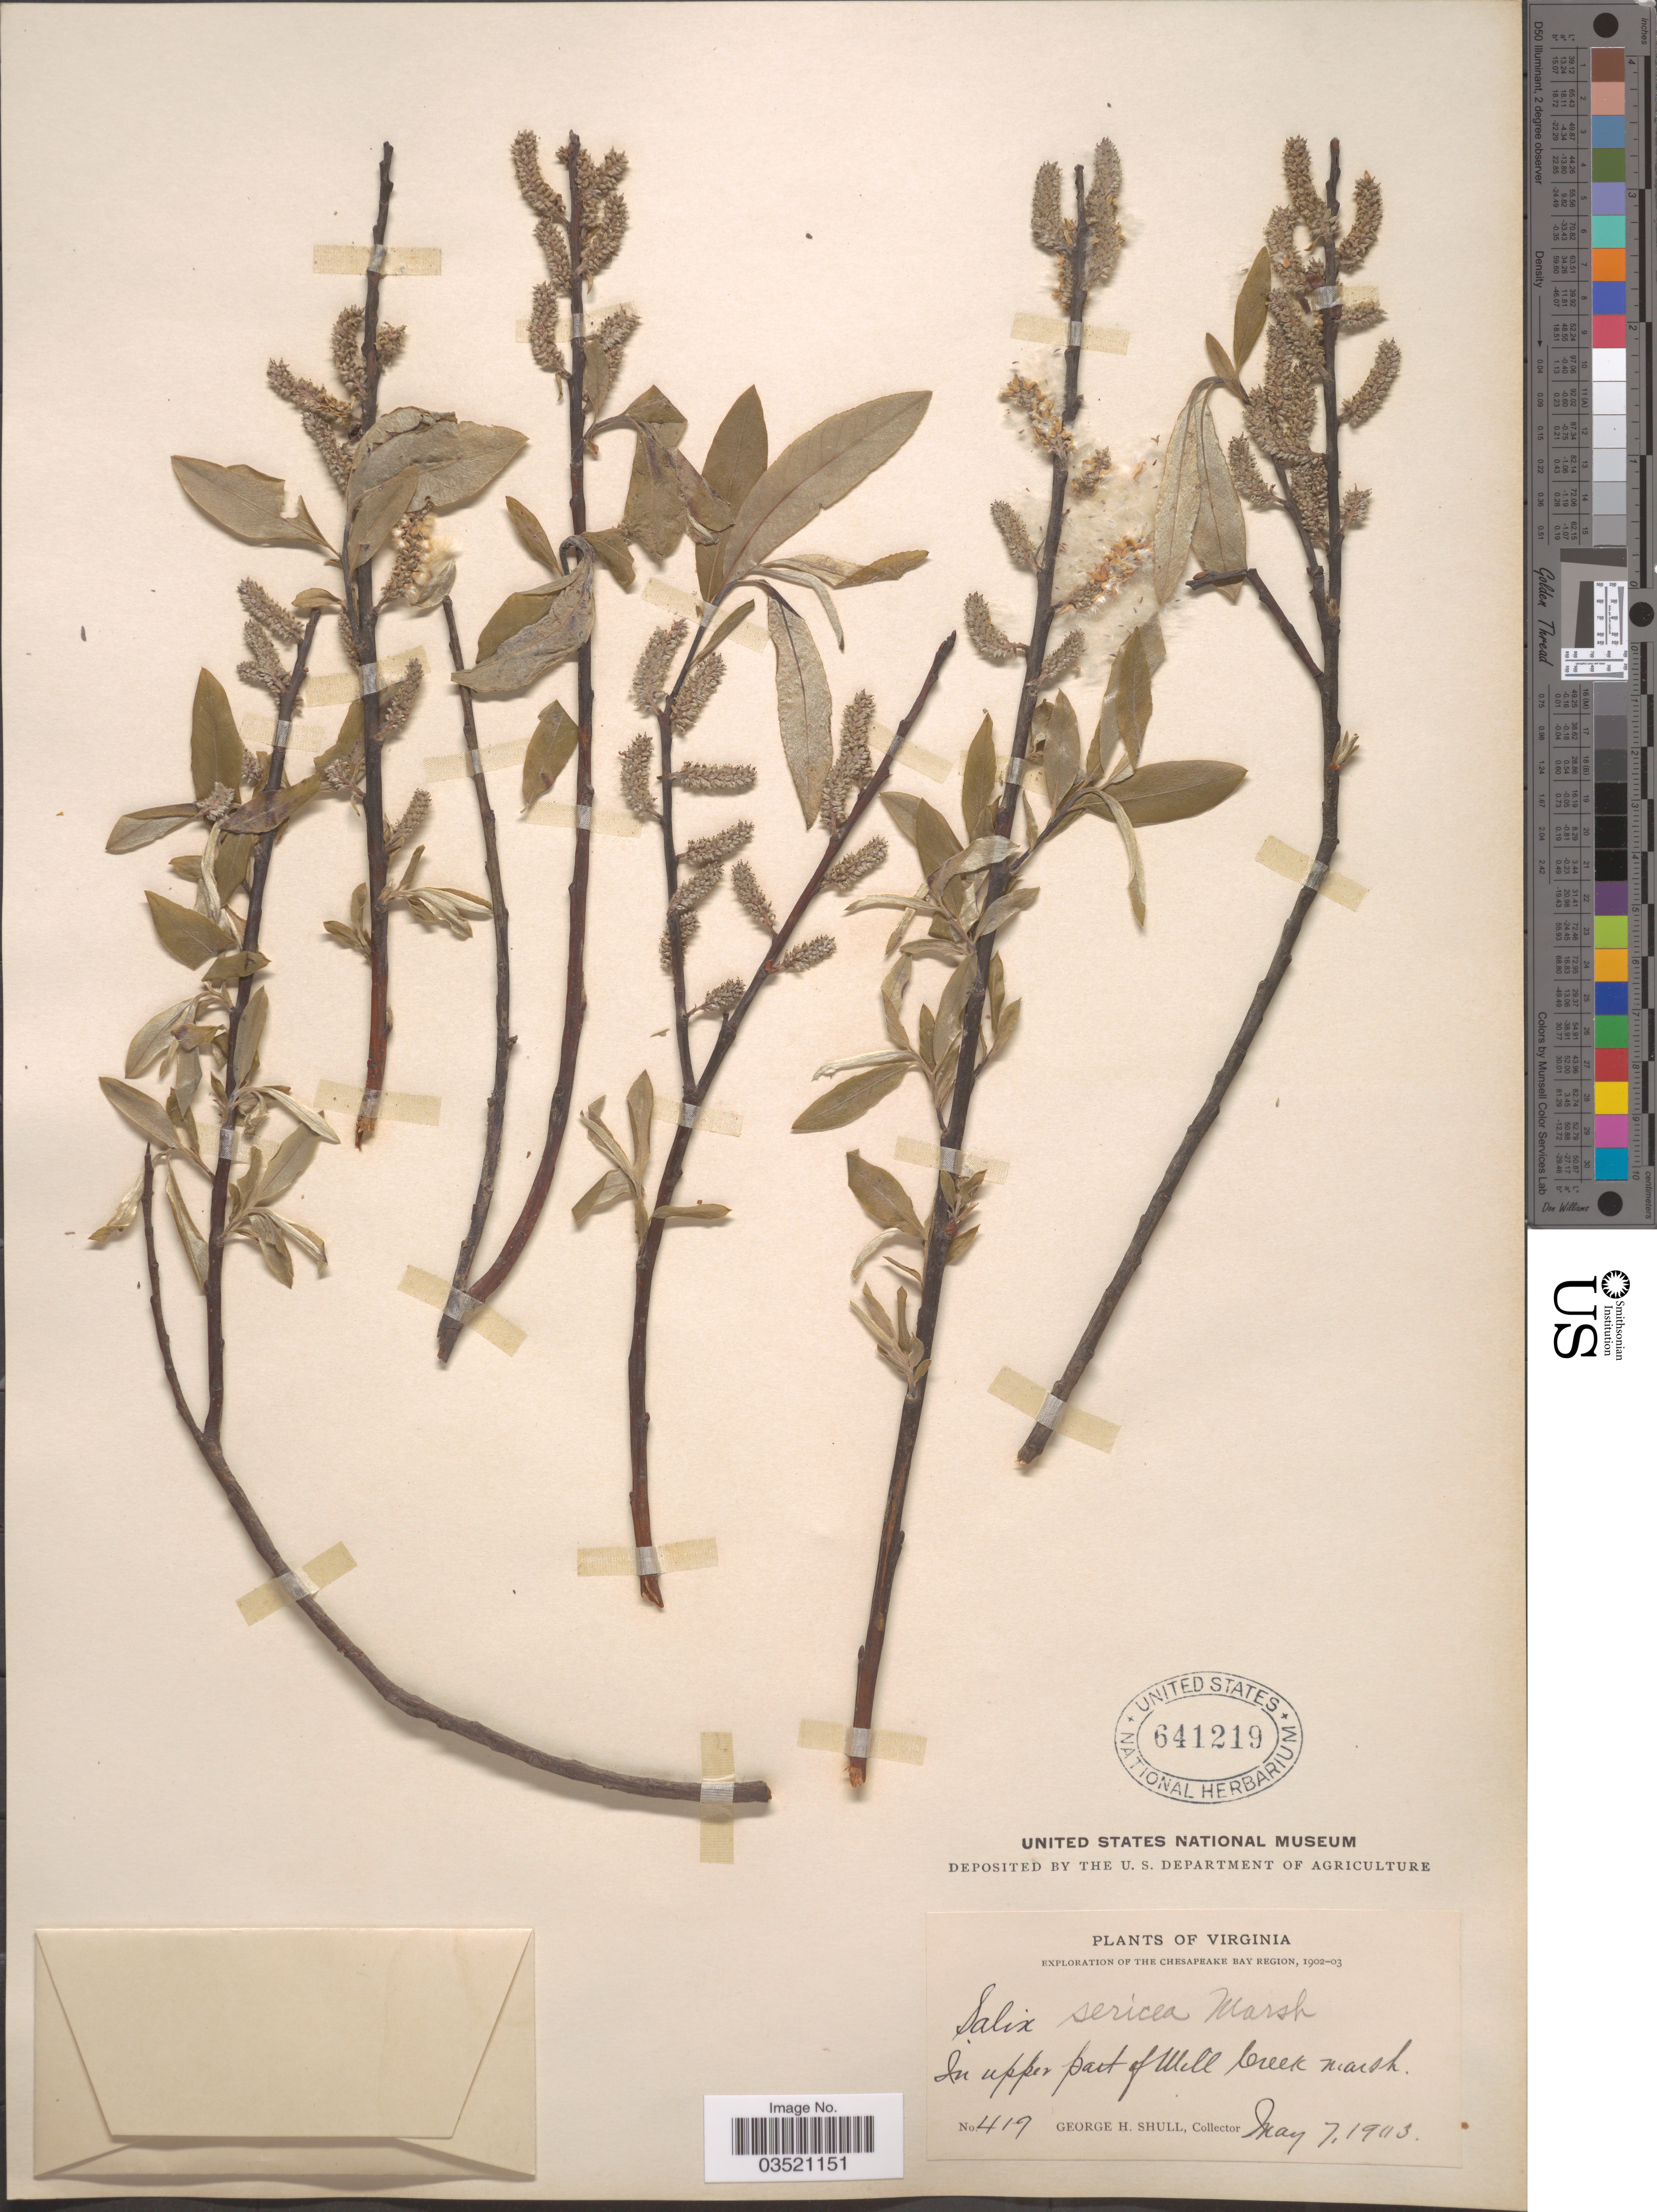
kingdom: Plantae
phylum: Tracheophyta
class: Magnoliopsida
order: Malpighiales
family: Salicaceae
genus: Salix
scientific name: Salix sericea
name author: Marshall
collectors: G. H. Shull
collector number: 419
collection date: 1903-05-07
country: United States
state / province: Virginia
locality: In upper part of Mill Creek marsh.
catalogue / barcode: US 641219